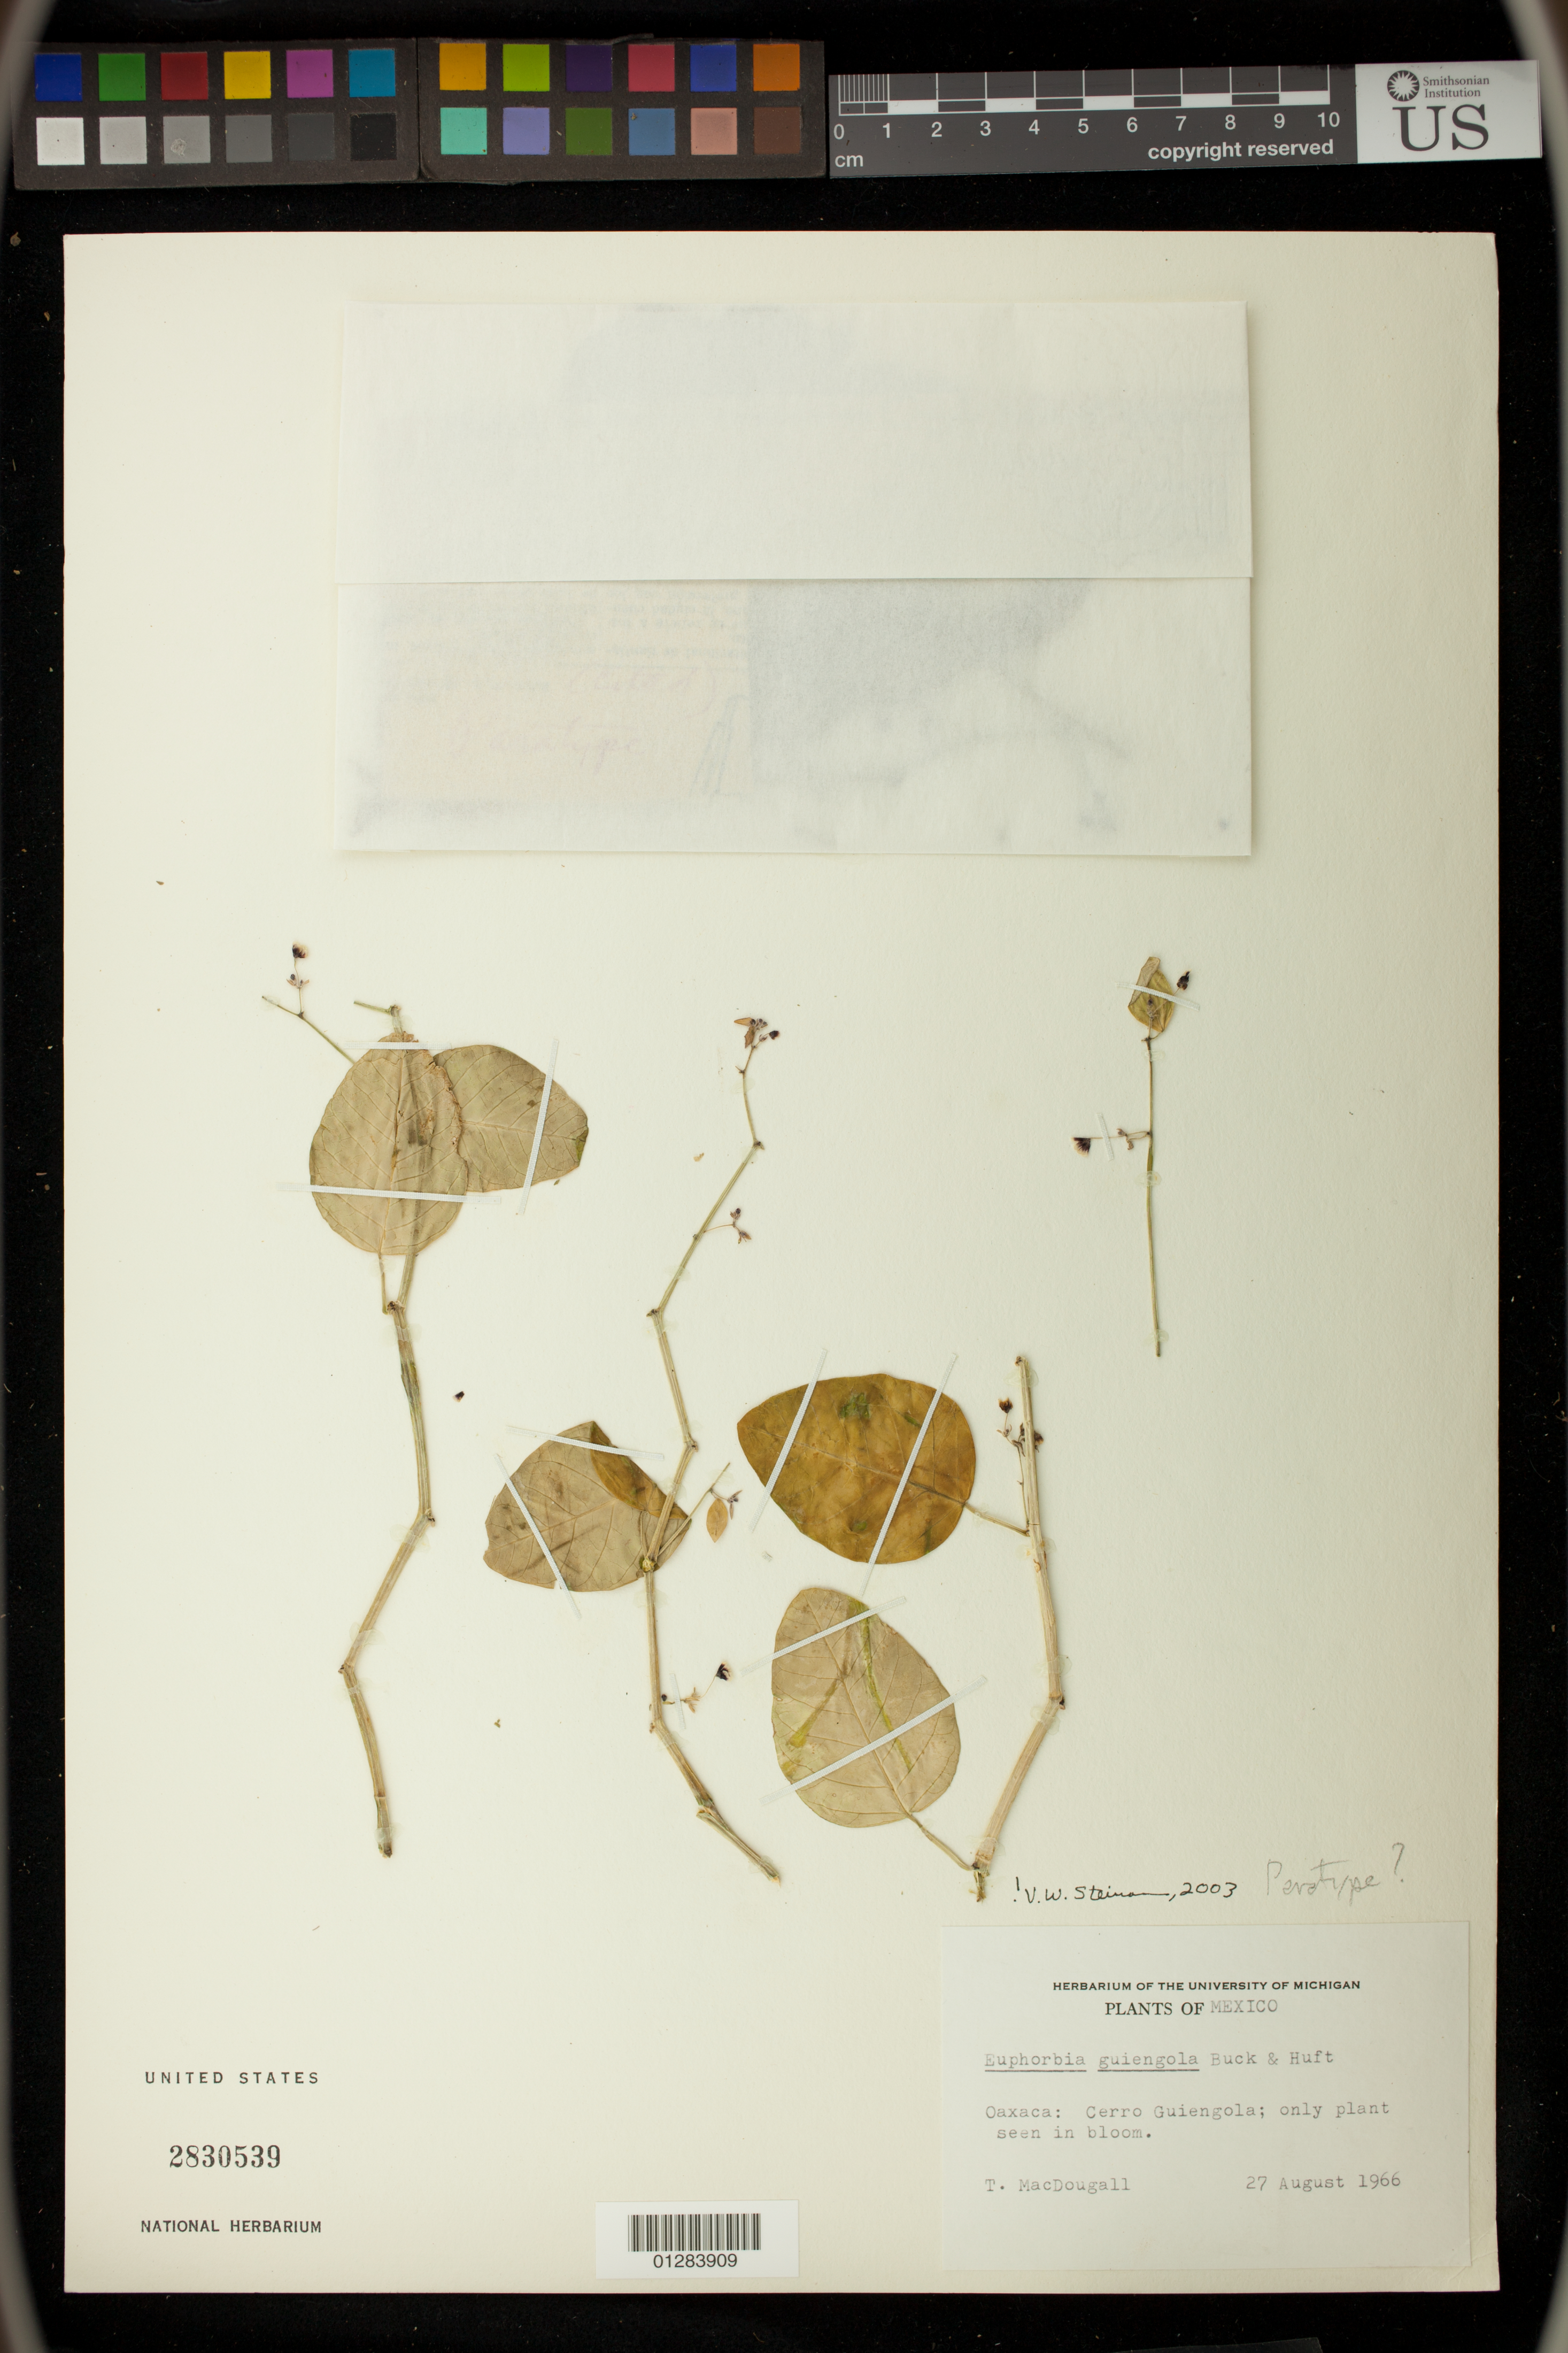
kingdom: Plantae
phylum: Tracheophyta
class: Magnoliopsida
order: Malpighiales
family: Euphorbiaceae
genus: Euphorbia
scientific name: Euphorbia guiengola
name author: W.R. Buck & Huft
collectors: T. B. MacDougall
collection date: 1966-08-27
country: Mexico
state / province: Oaxaca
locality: Cerro Guiengola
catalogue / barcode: US 2830539